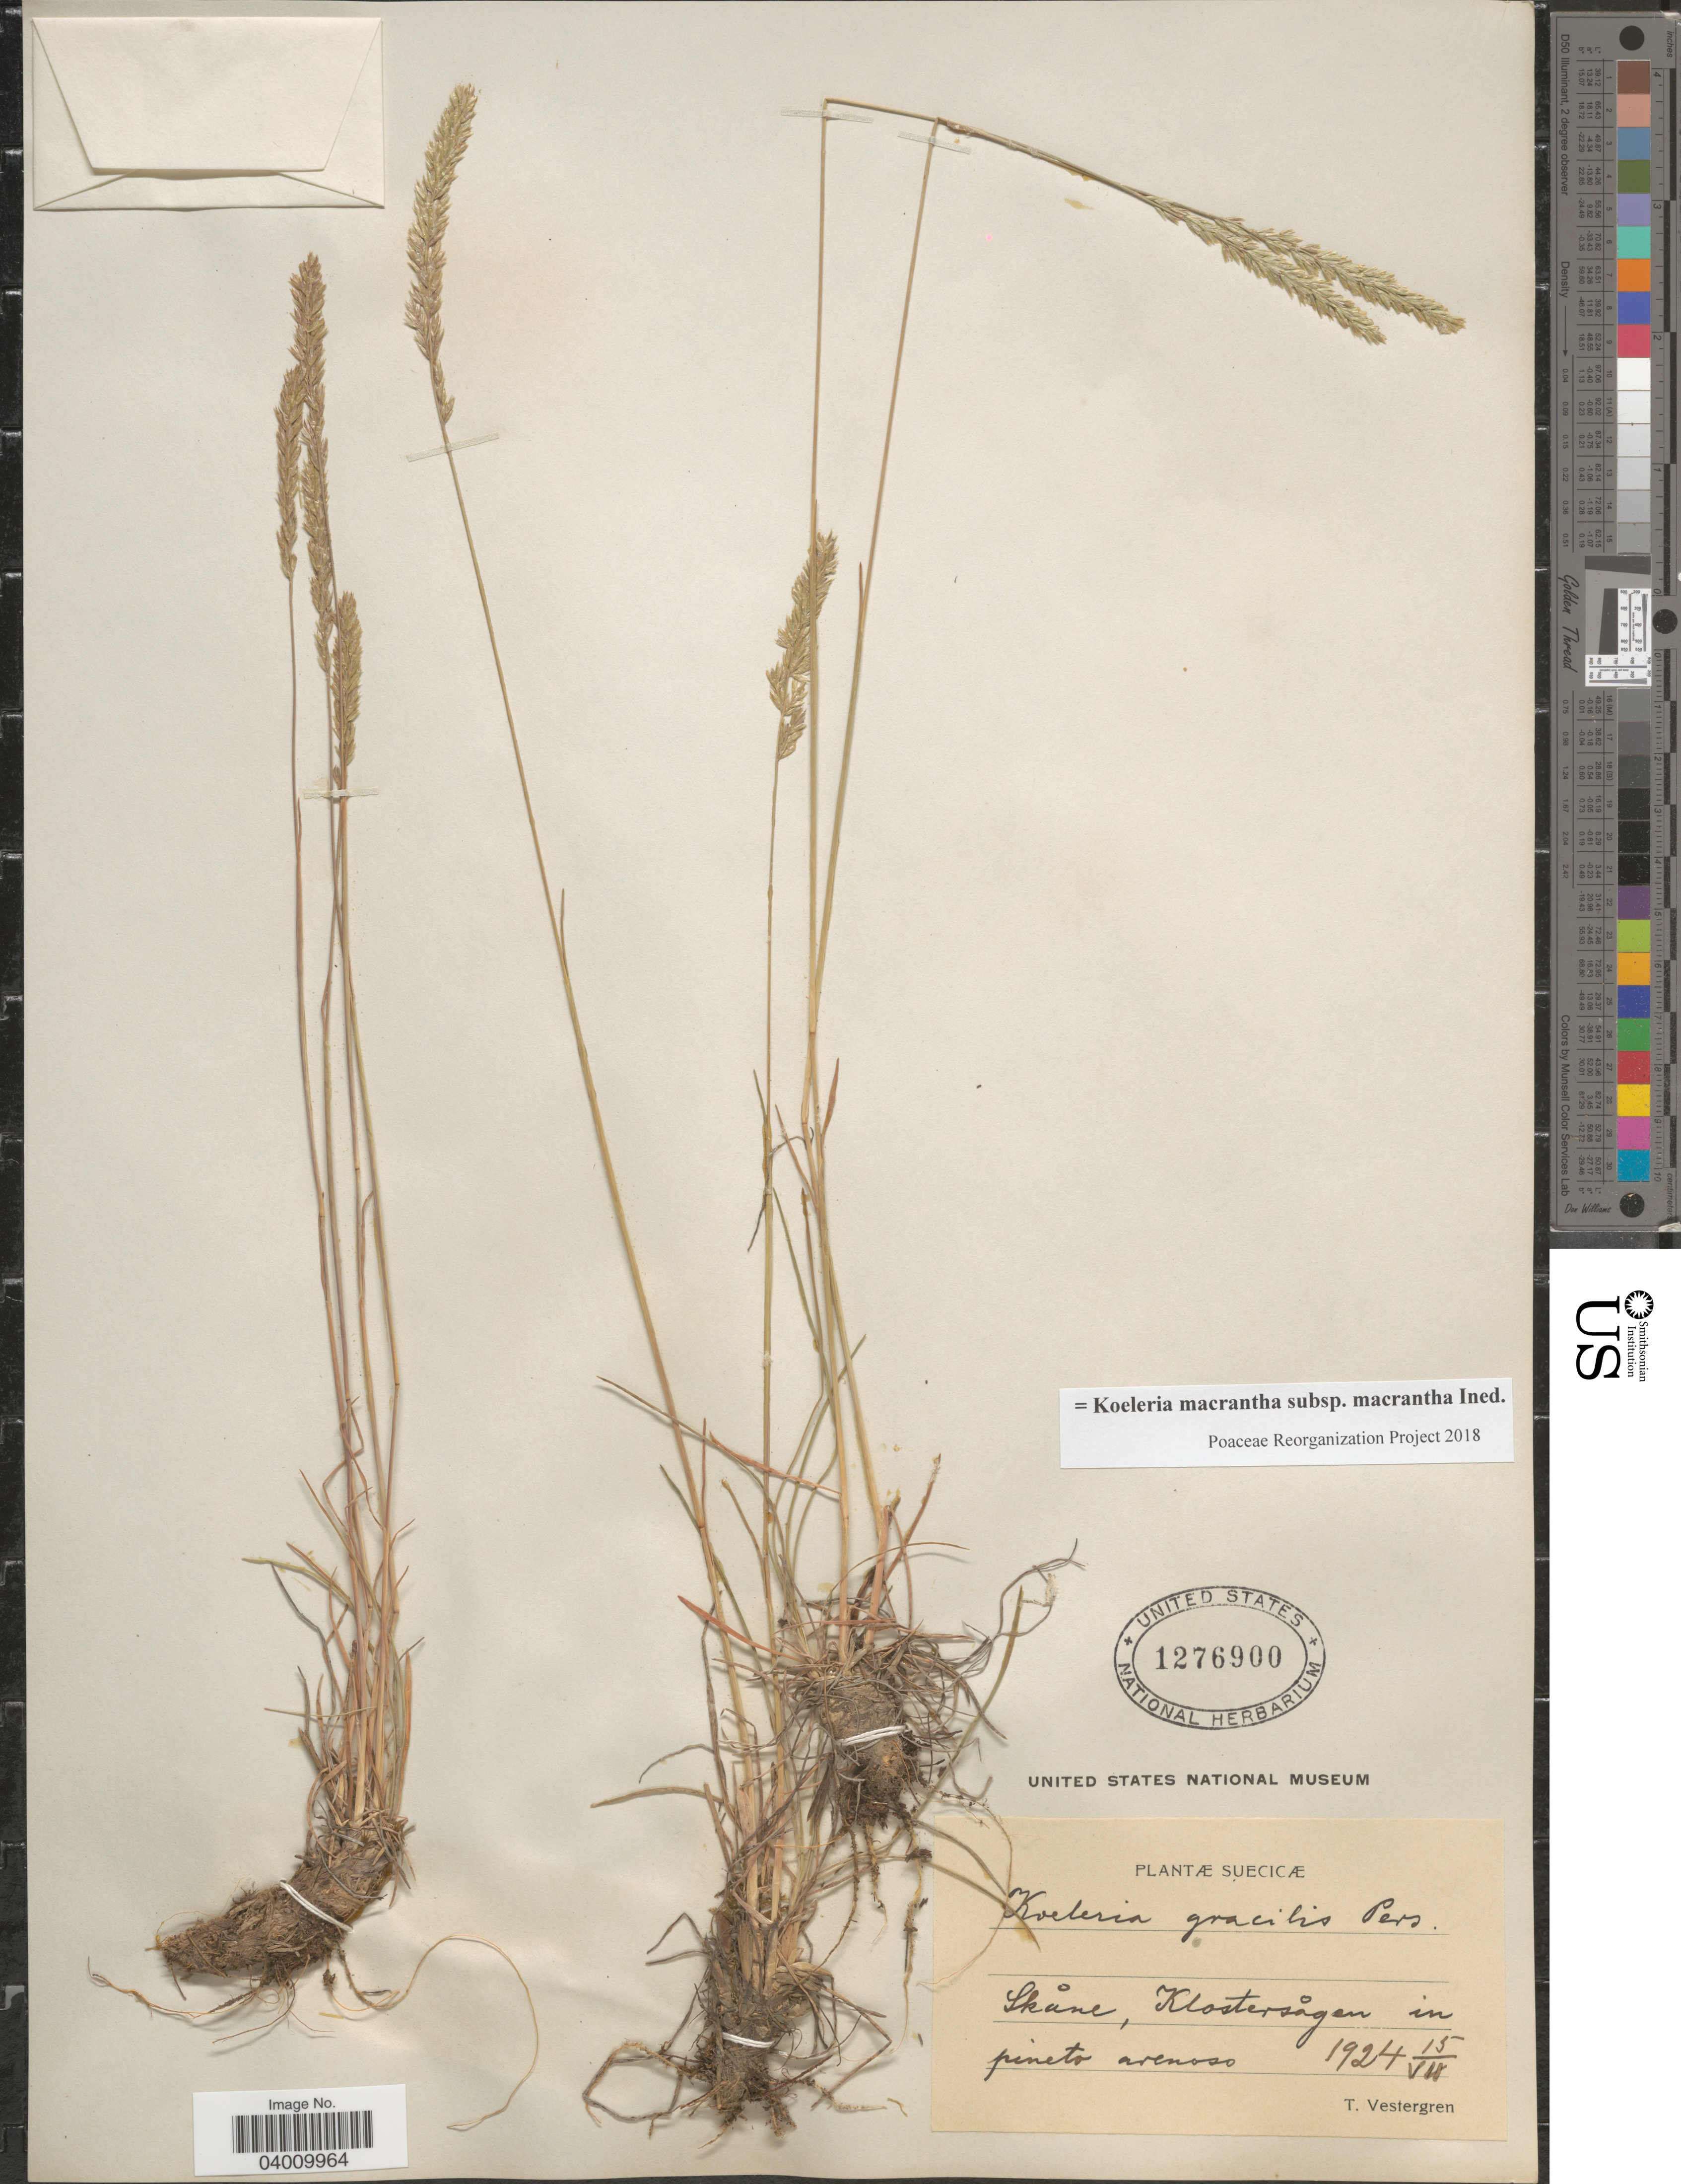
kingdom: Plantae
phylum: Tracheophyta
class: Liliopsida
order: Poales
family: Poaceae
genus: Koeleria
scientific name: Koeleria macrantha subsp. macrantha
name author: (Ledeb.) Schult.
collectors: T. Vestergren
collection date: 1924-07-15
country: Sweden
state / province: Skåne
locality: Klostersågen in pineto arenoso.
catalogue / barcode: US 1276900